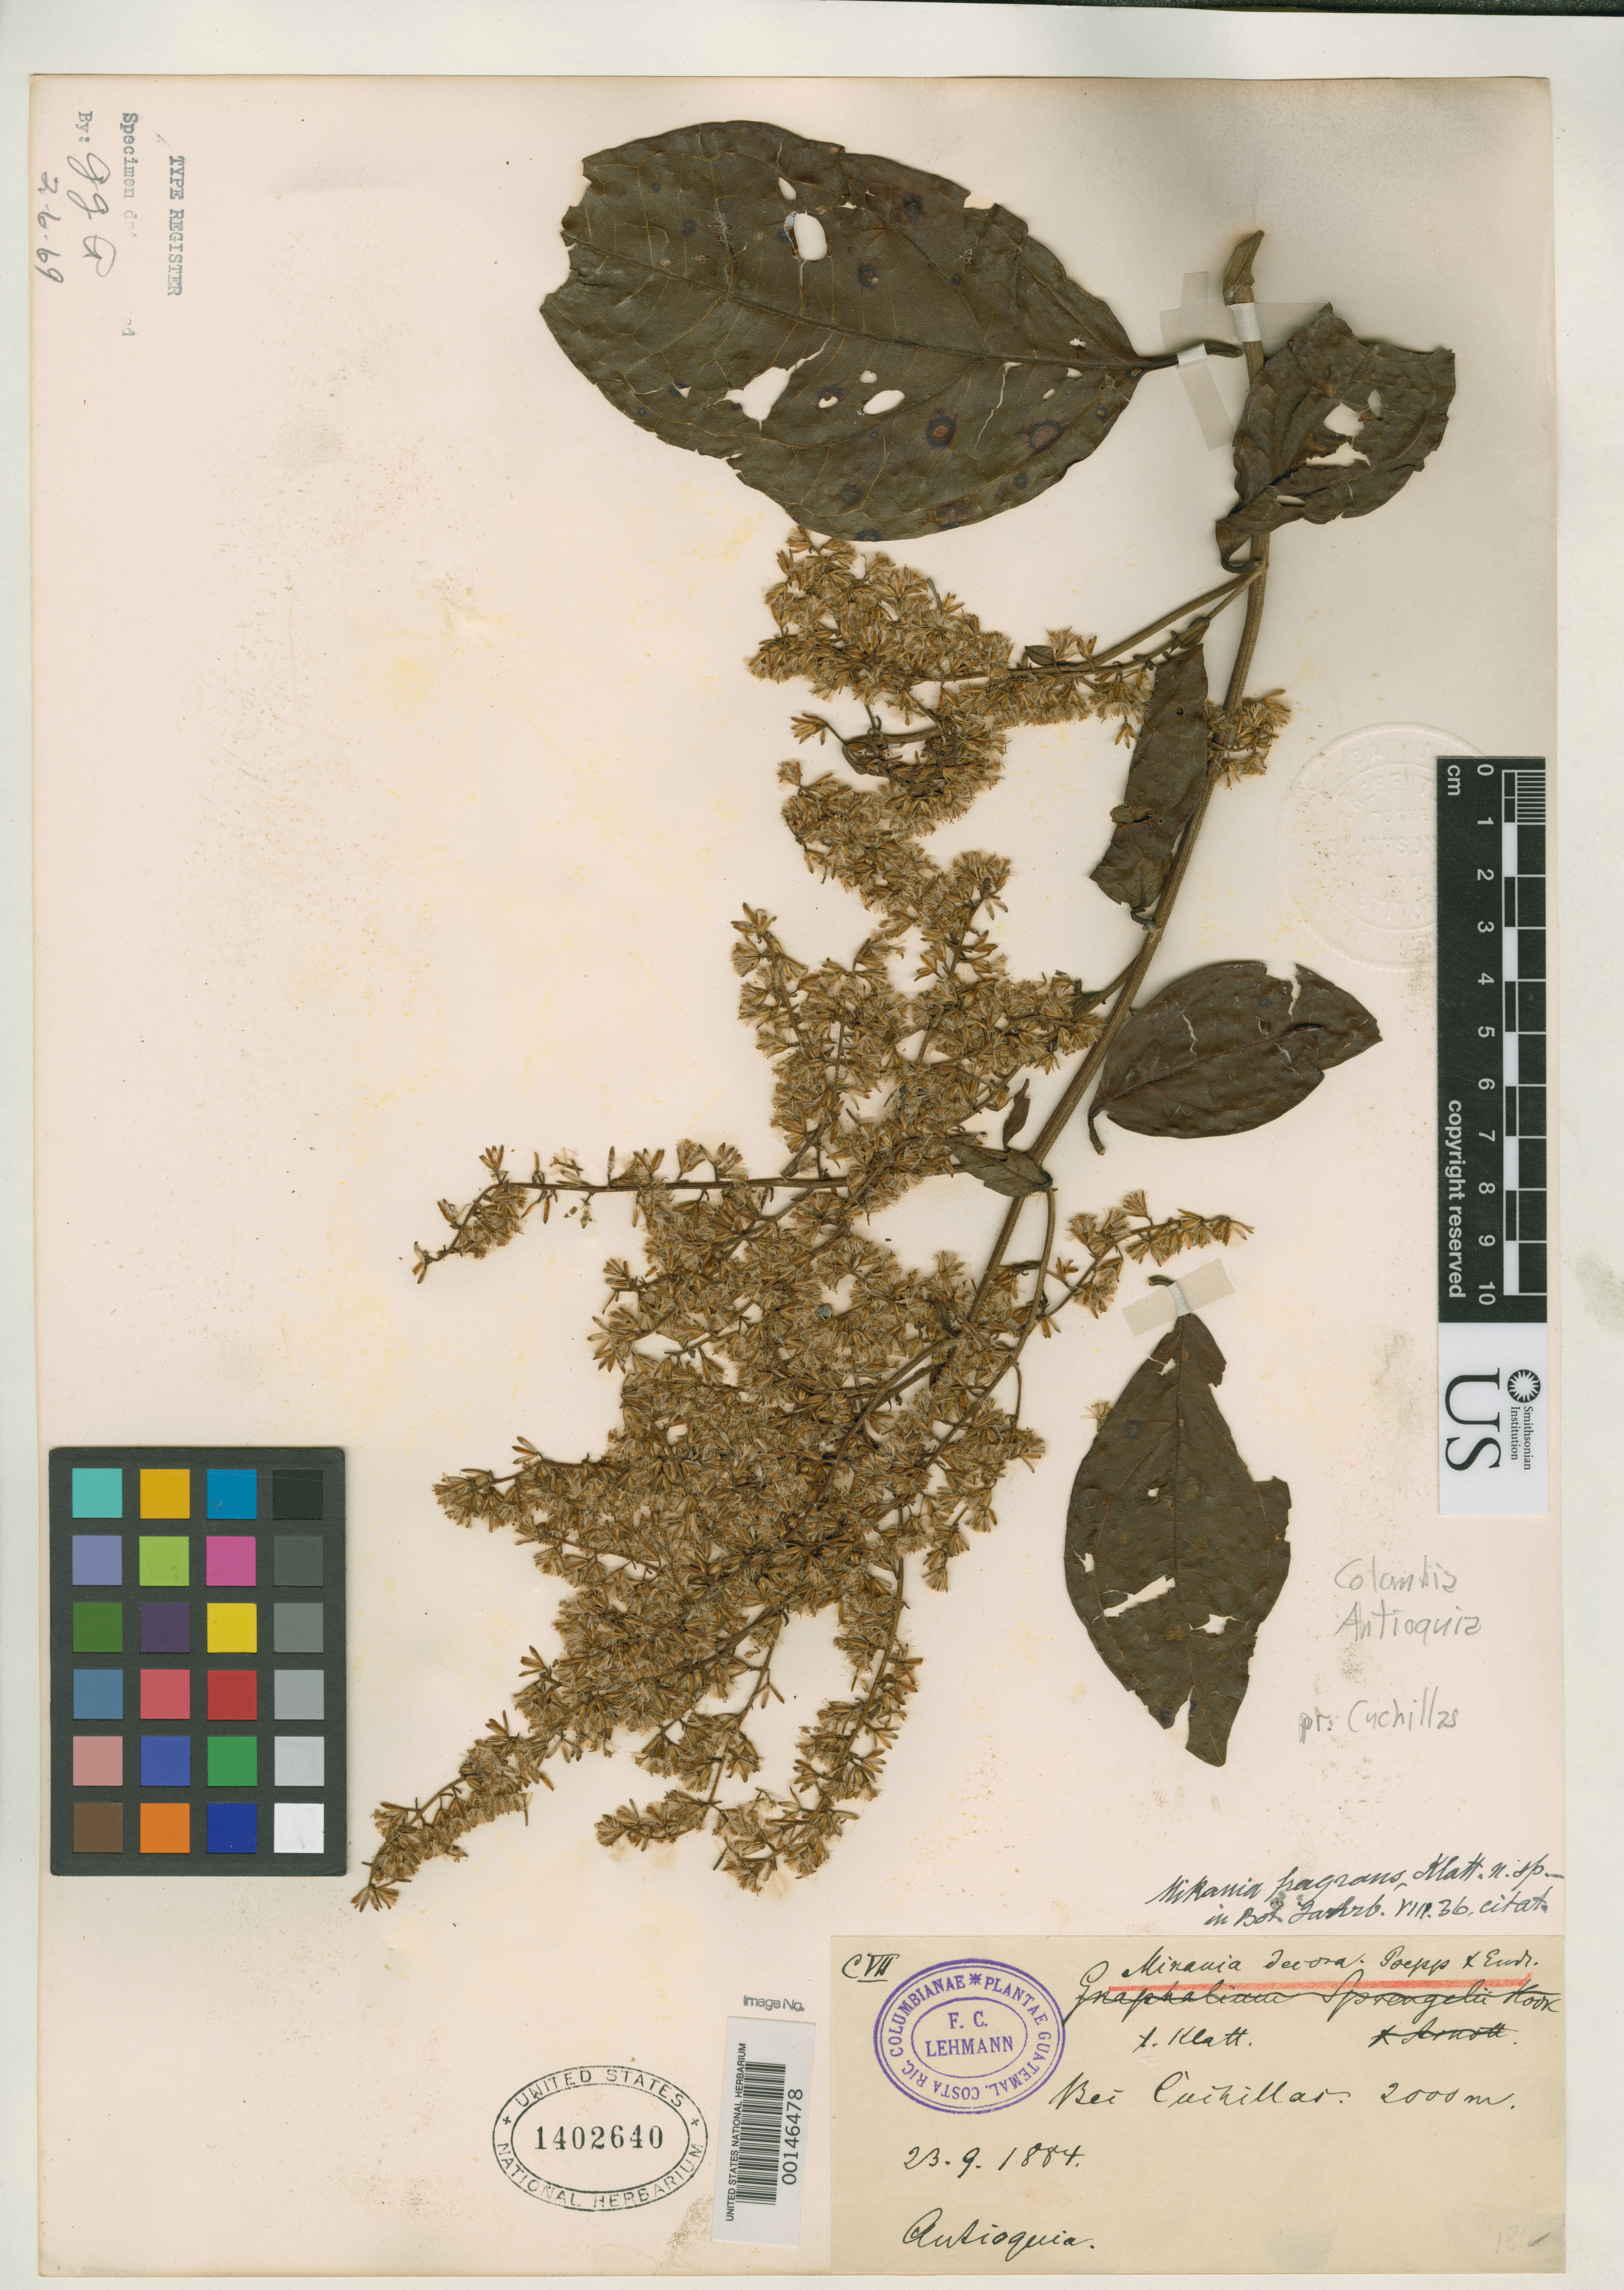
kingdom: Plantae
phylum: Tracheophyta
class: Magnoliopsida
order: Asterales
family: Asteraceae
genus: Mikania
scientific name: Mikania fragrans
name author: Klatt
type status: Isotype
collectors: F. C. Lehmann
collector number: CVII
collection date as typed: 23 Sep 1884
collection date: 1884-09-23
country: Colombia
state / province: Antioquia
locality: Cuchillas.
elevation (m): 2000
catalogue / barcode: US 1402640